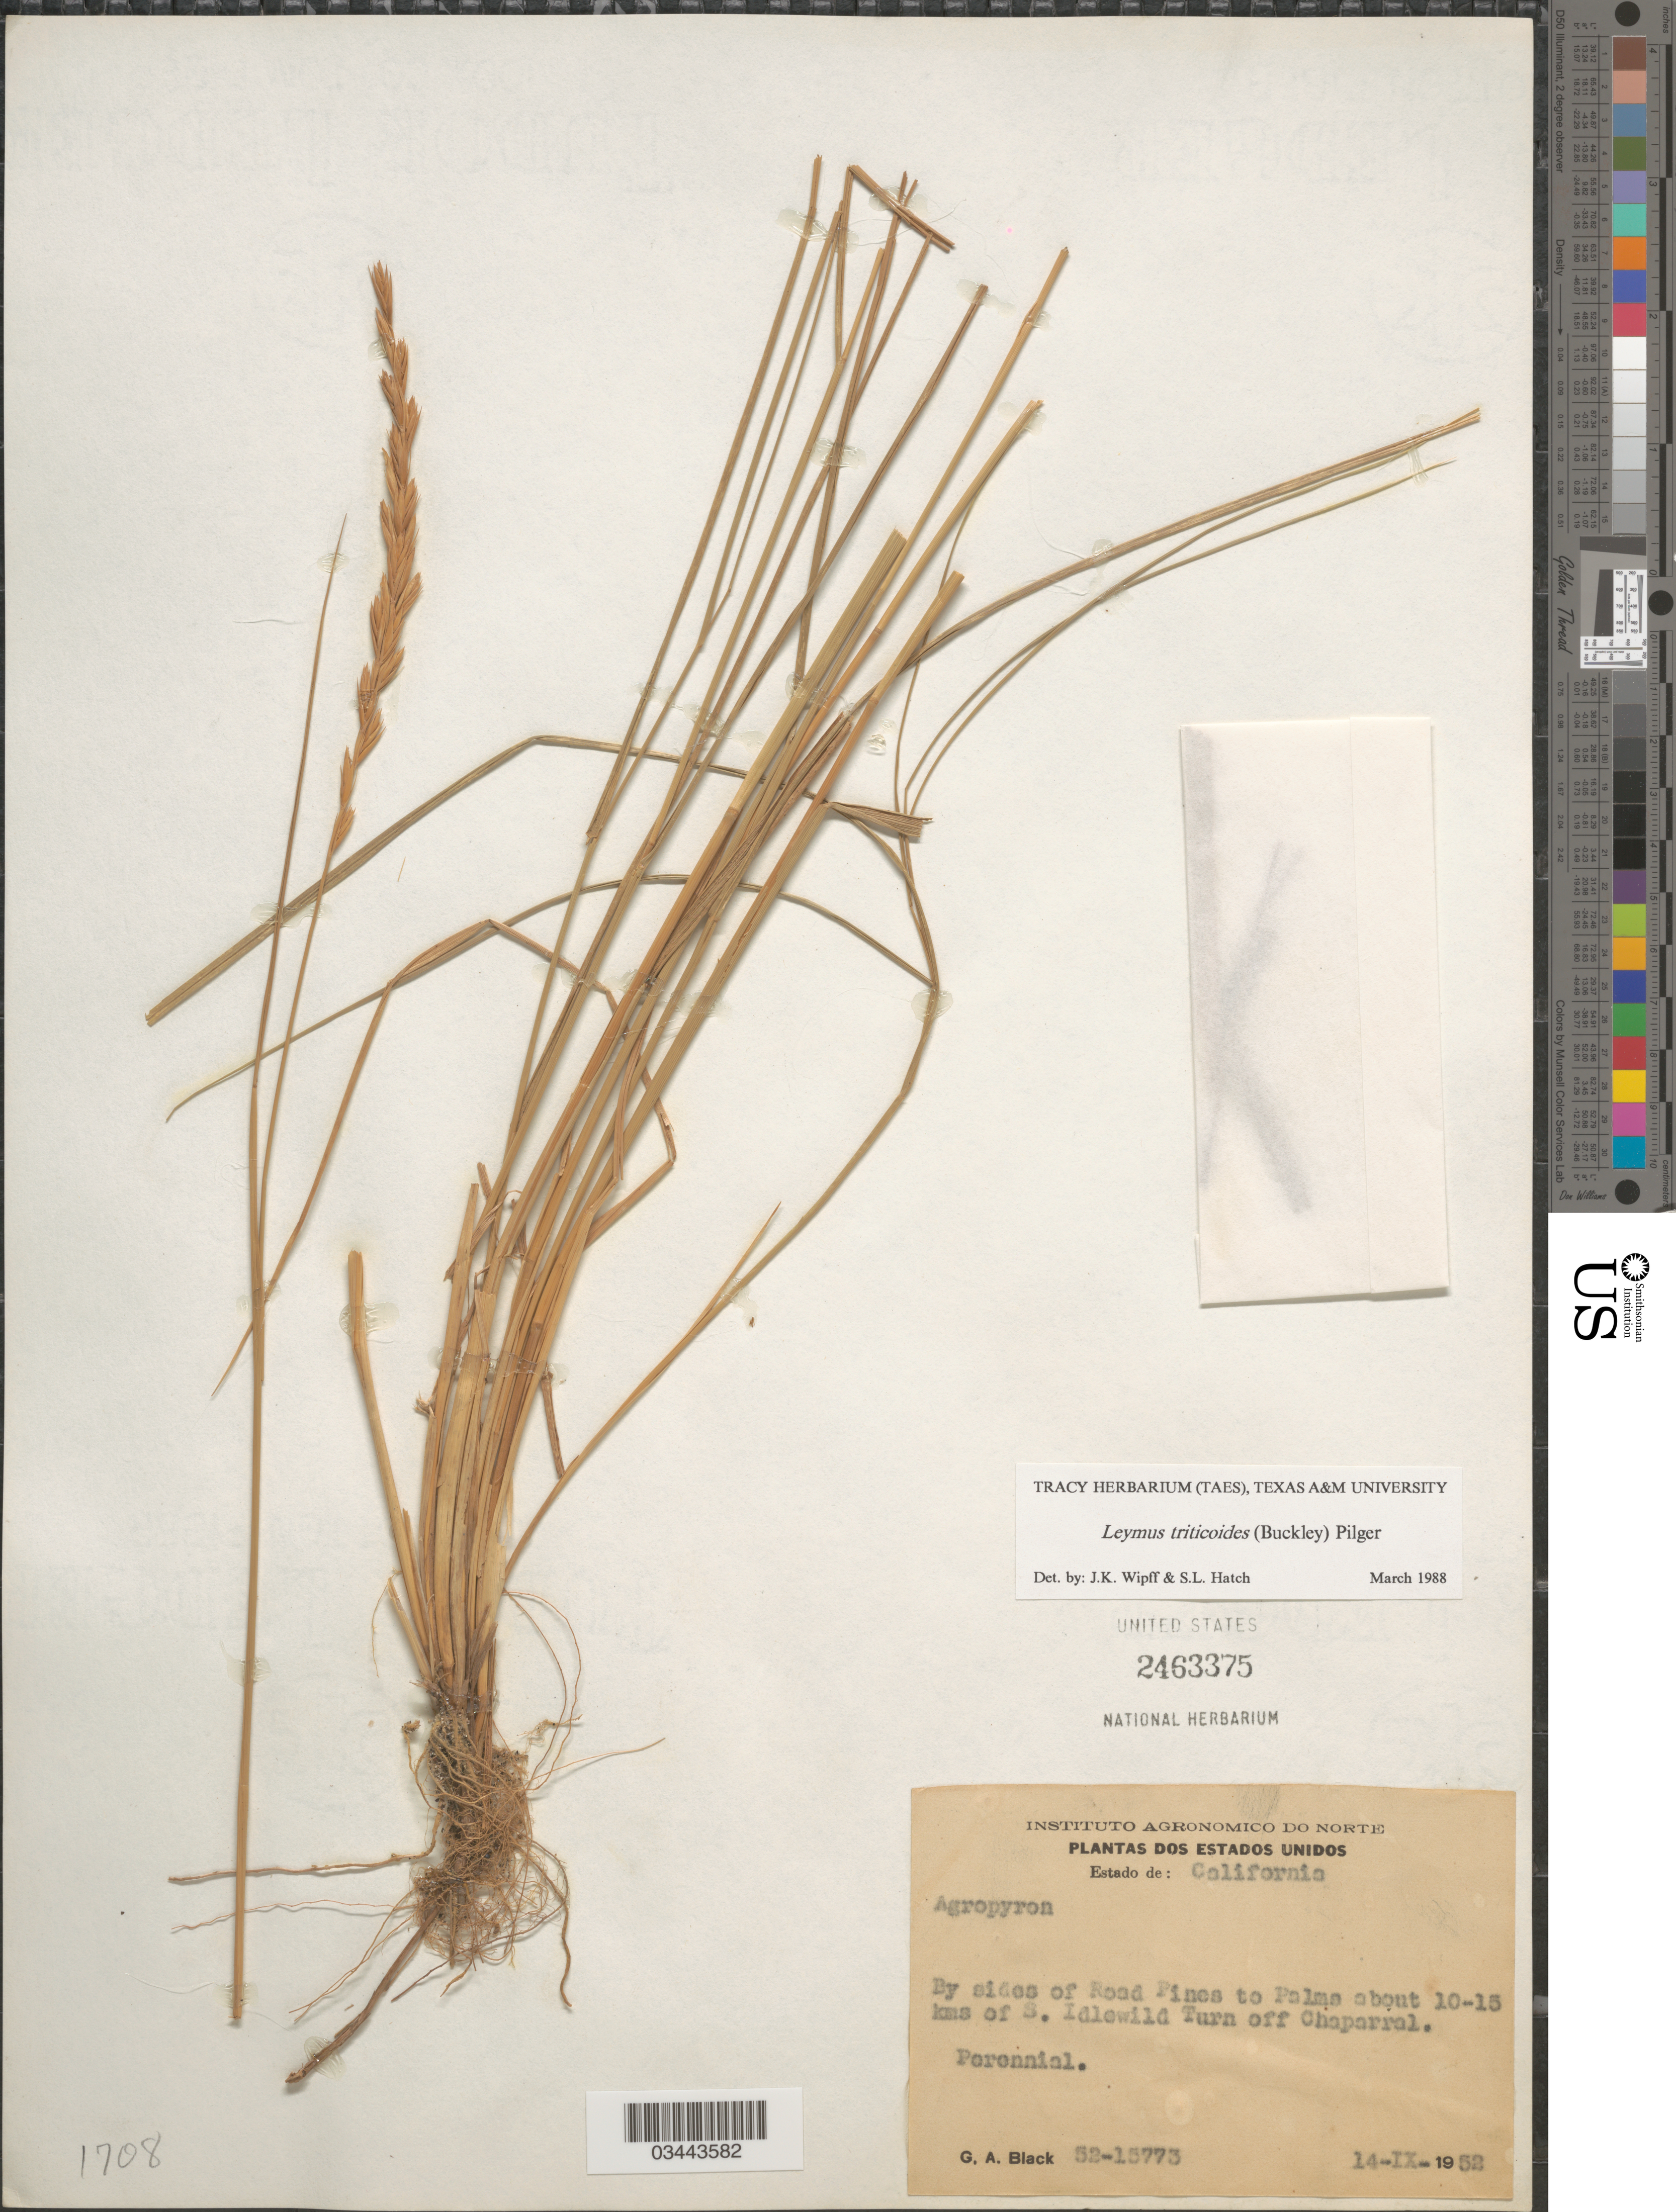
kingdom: Plantae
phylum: Tracheophyta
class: Liliopsida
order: Poales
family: Poaceae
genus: Leymus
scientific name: Leymus triticoides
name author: (Buckley) Pilg.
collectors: G. A. Black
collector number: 52-15773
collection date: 1952-09-14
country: United States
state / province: California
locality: By sides of Road Pines to Palms about 10-15 kms of S. Idlewild Turn Off Chaparral.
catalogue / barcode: US 2463375